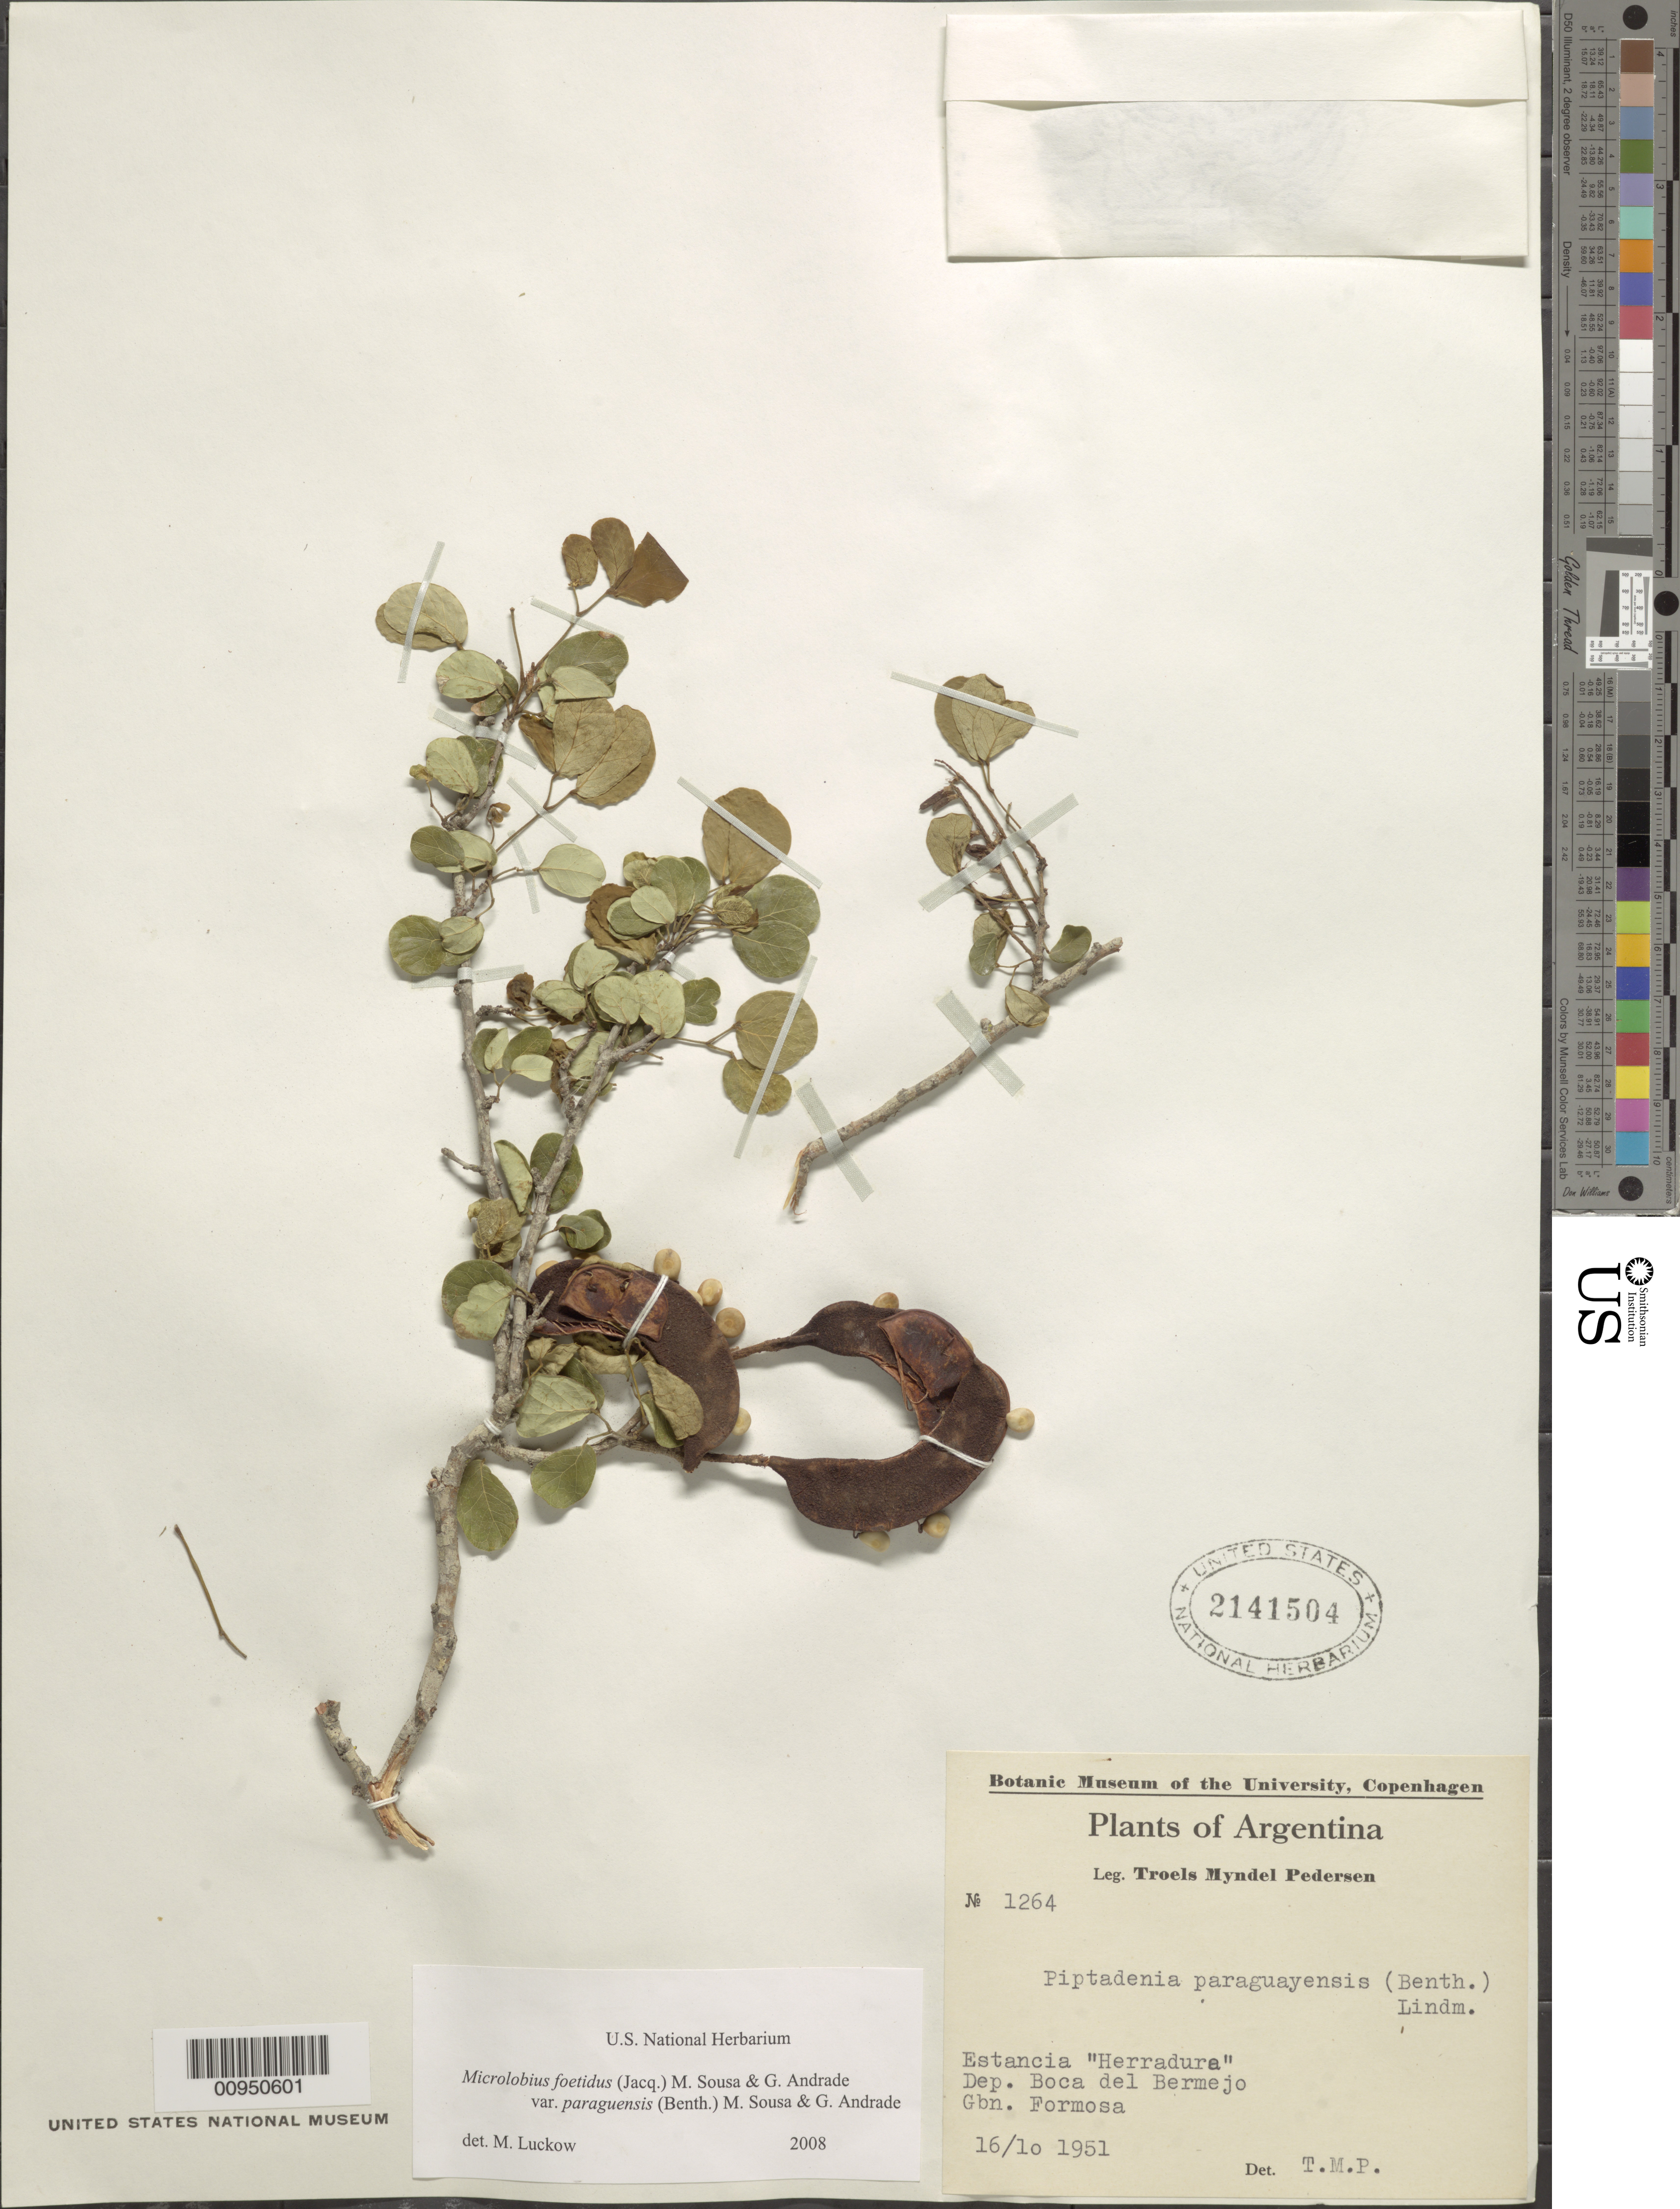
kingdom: Plantae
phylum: Tracheophyta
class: Magnoliopsida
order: Fabales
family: Fabaceae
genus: Microlobius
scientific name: Microlobius foetidus subsp. paraguensis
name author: (Benth.) M. Sousa & G. Andrade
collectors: T. M. Pedersen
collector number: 1264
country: Argentina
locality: Herradura, Boca del Bermejo, Gbn. Formosa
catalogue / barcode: US 2141504